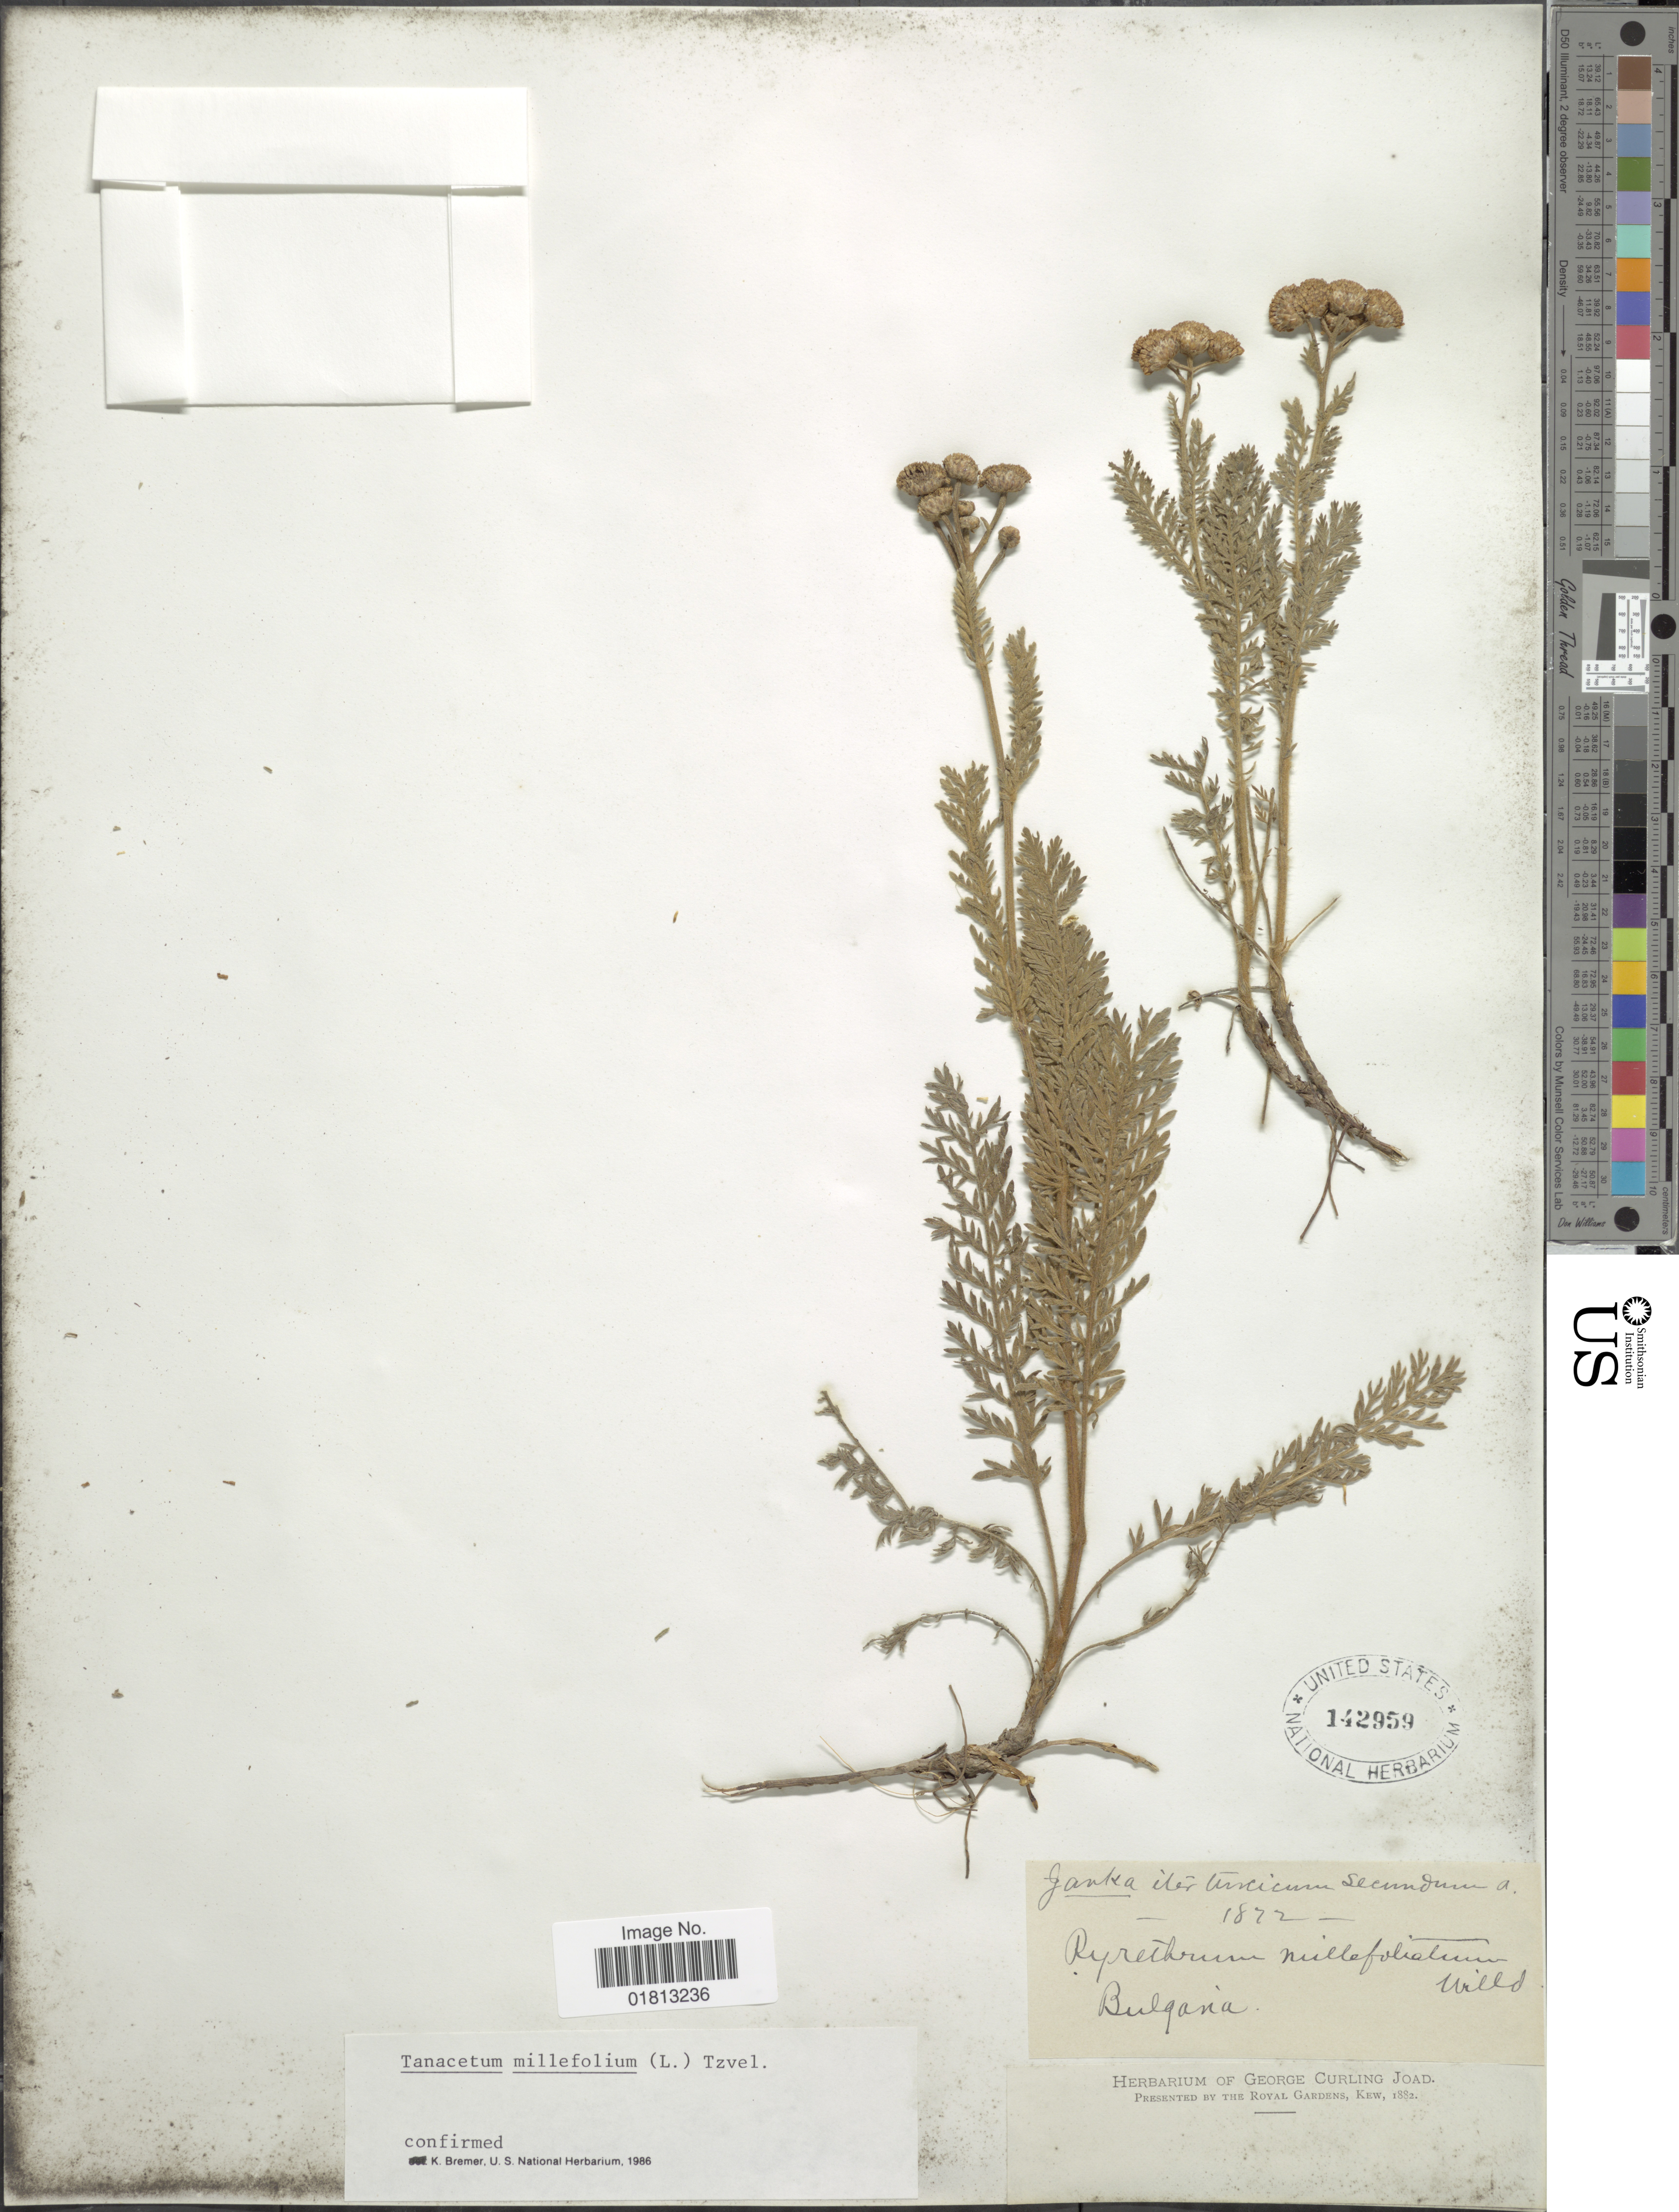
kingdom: Plantae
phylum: Tracheophyta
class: Magnoliopsida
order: Asterales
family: Asteraceae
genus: Tanacetum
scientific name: Tanacetum millefolium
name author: (L.) Tzvelev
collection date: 1822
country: Bulgaria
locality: Bulgaria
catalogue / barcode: US 142959